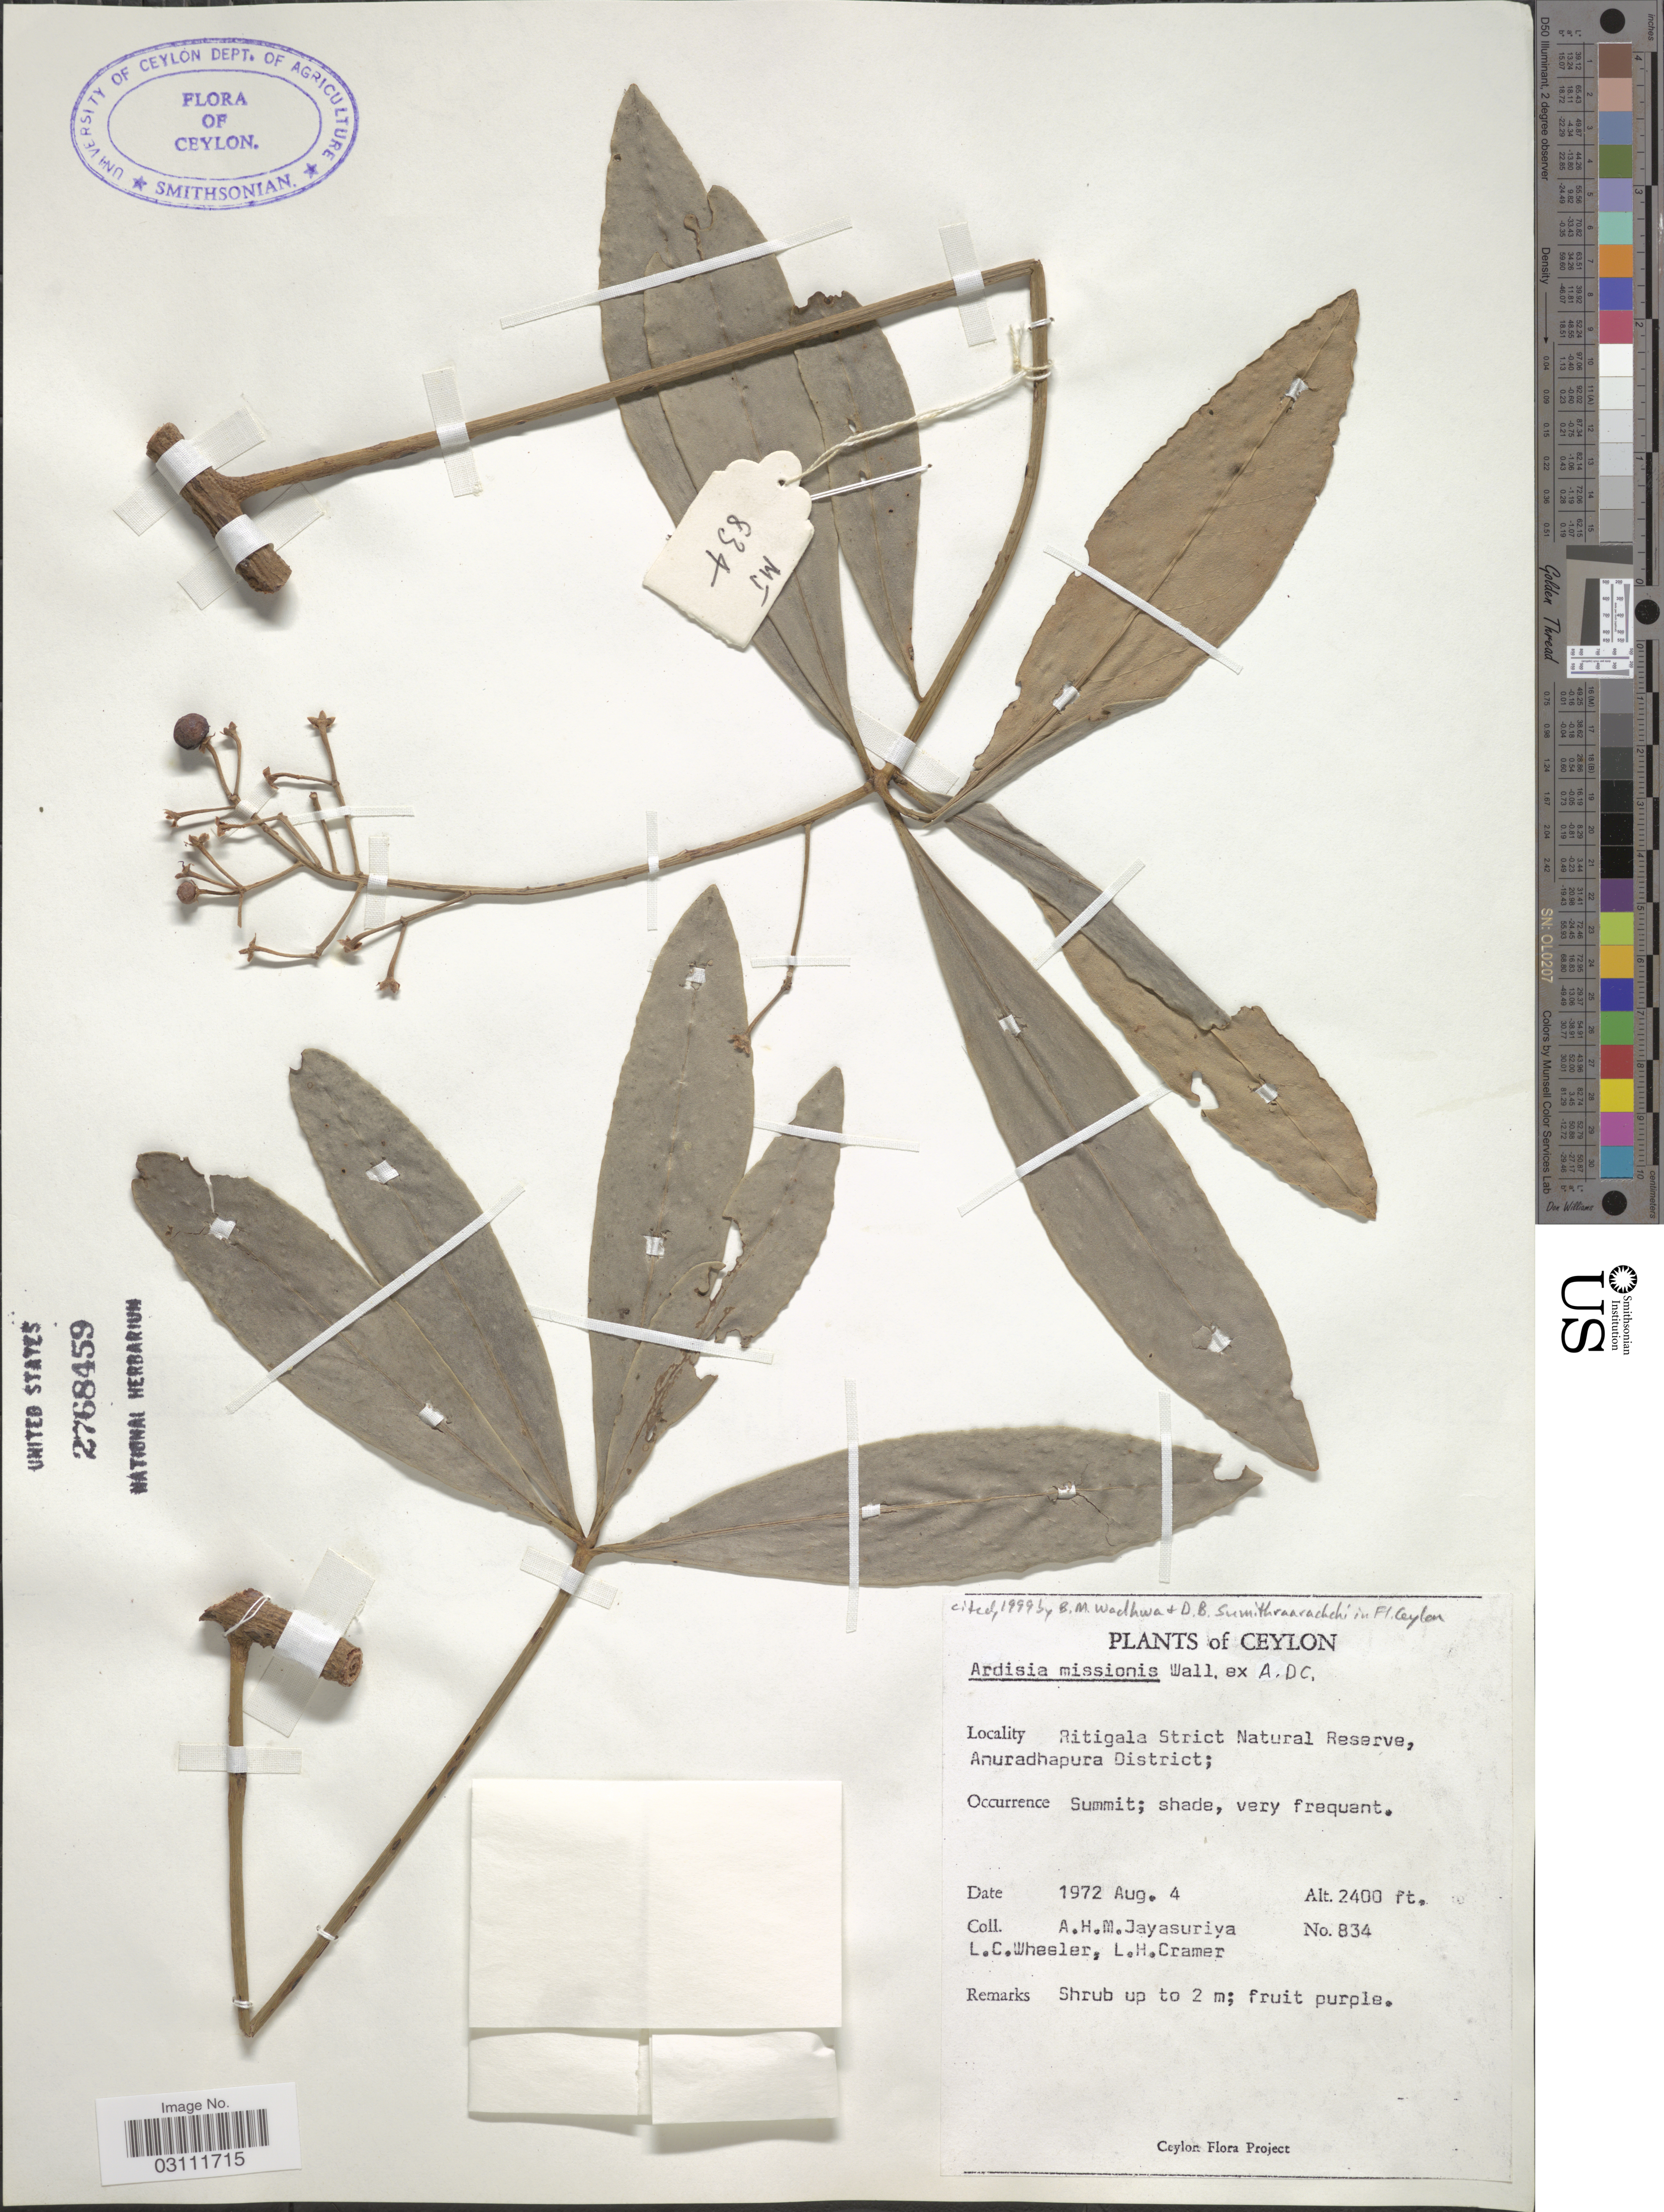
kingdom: Plantae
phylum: Tracheophyta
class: Magnoliopsida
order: Ericales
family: Primulaceae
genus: Ardisia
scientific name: Ardisia missionis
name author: Wall. ex A. DC.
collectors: A. H. Jayasuriya, L. C. Wheeler & L. H. Cramer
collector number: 834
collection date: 1972-08-04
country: Sri Lanka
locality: Ceylon, Ritigala Strict Natural Reserve, Anuradhapura District.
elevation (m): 732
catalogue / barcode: US 2768459